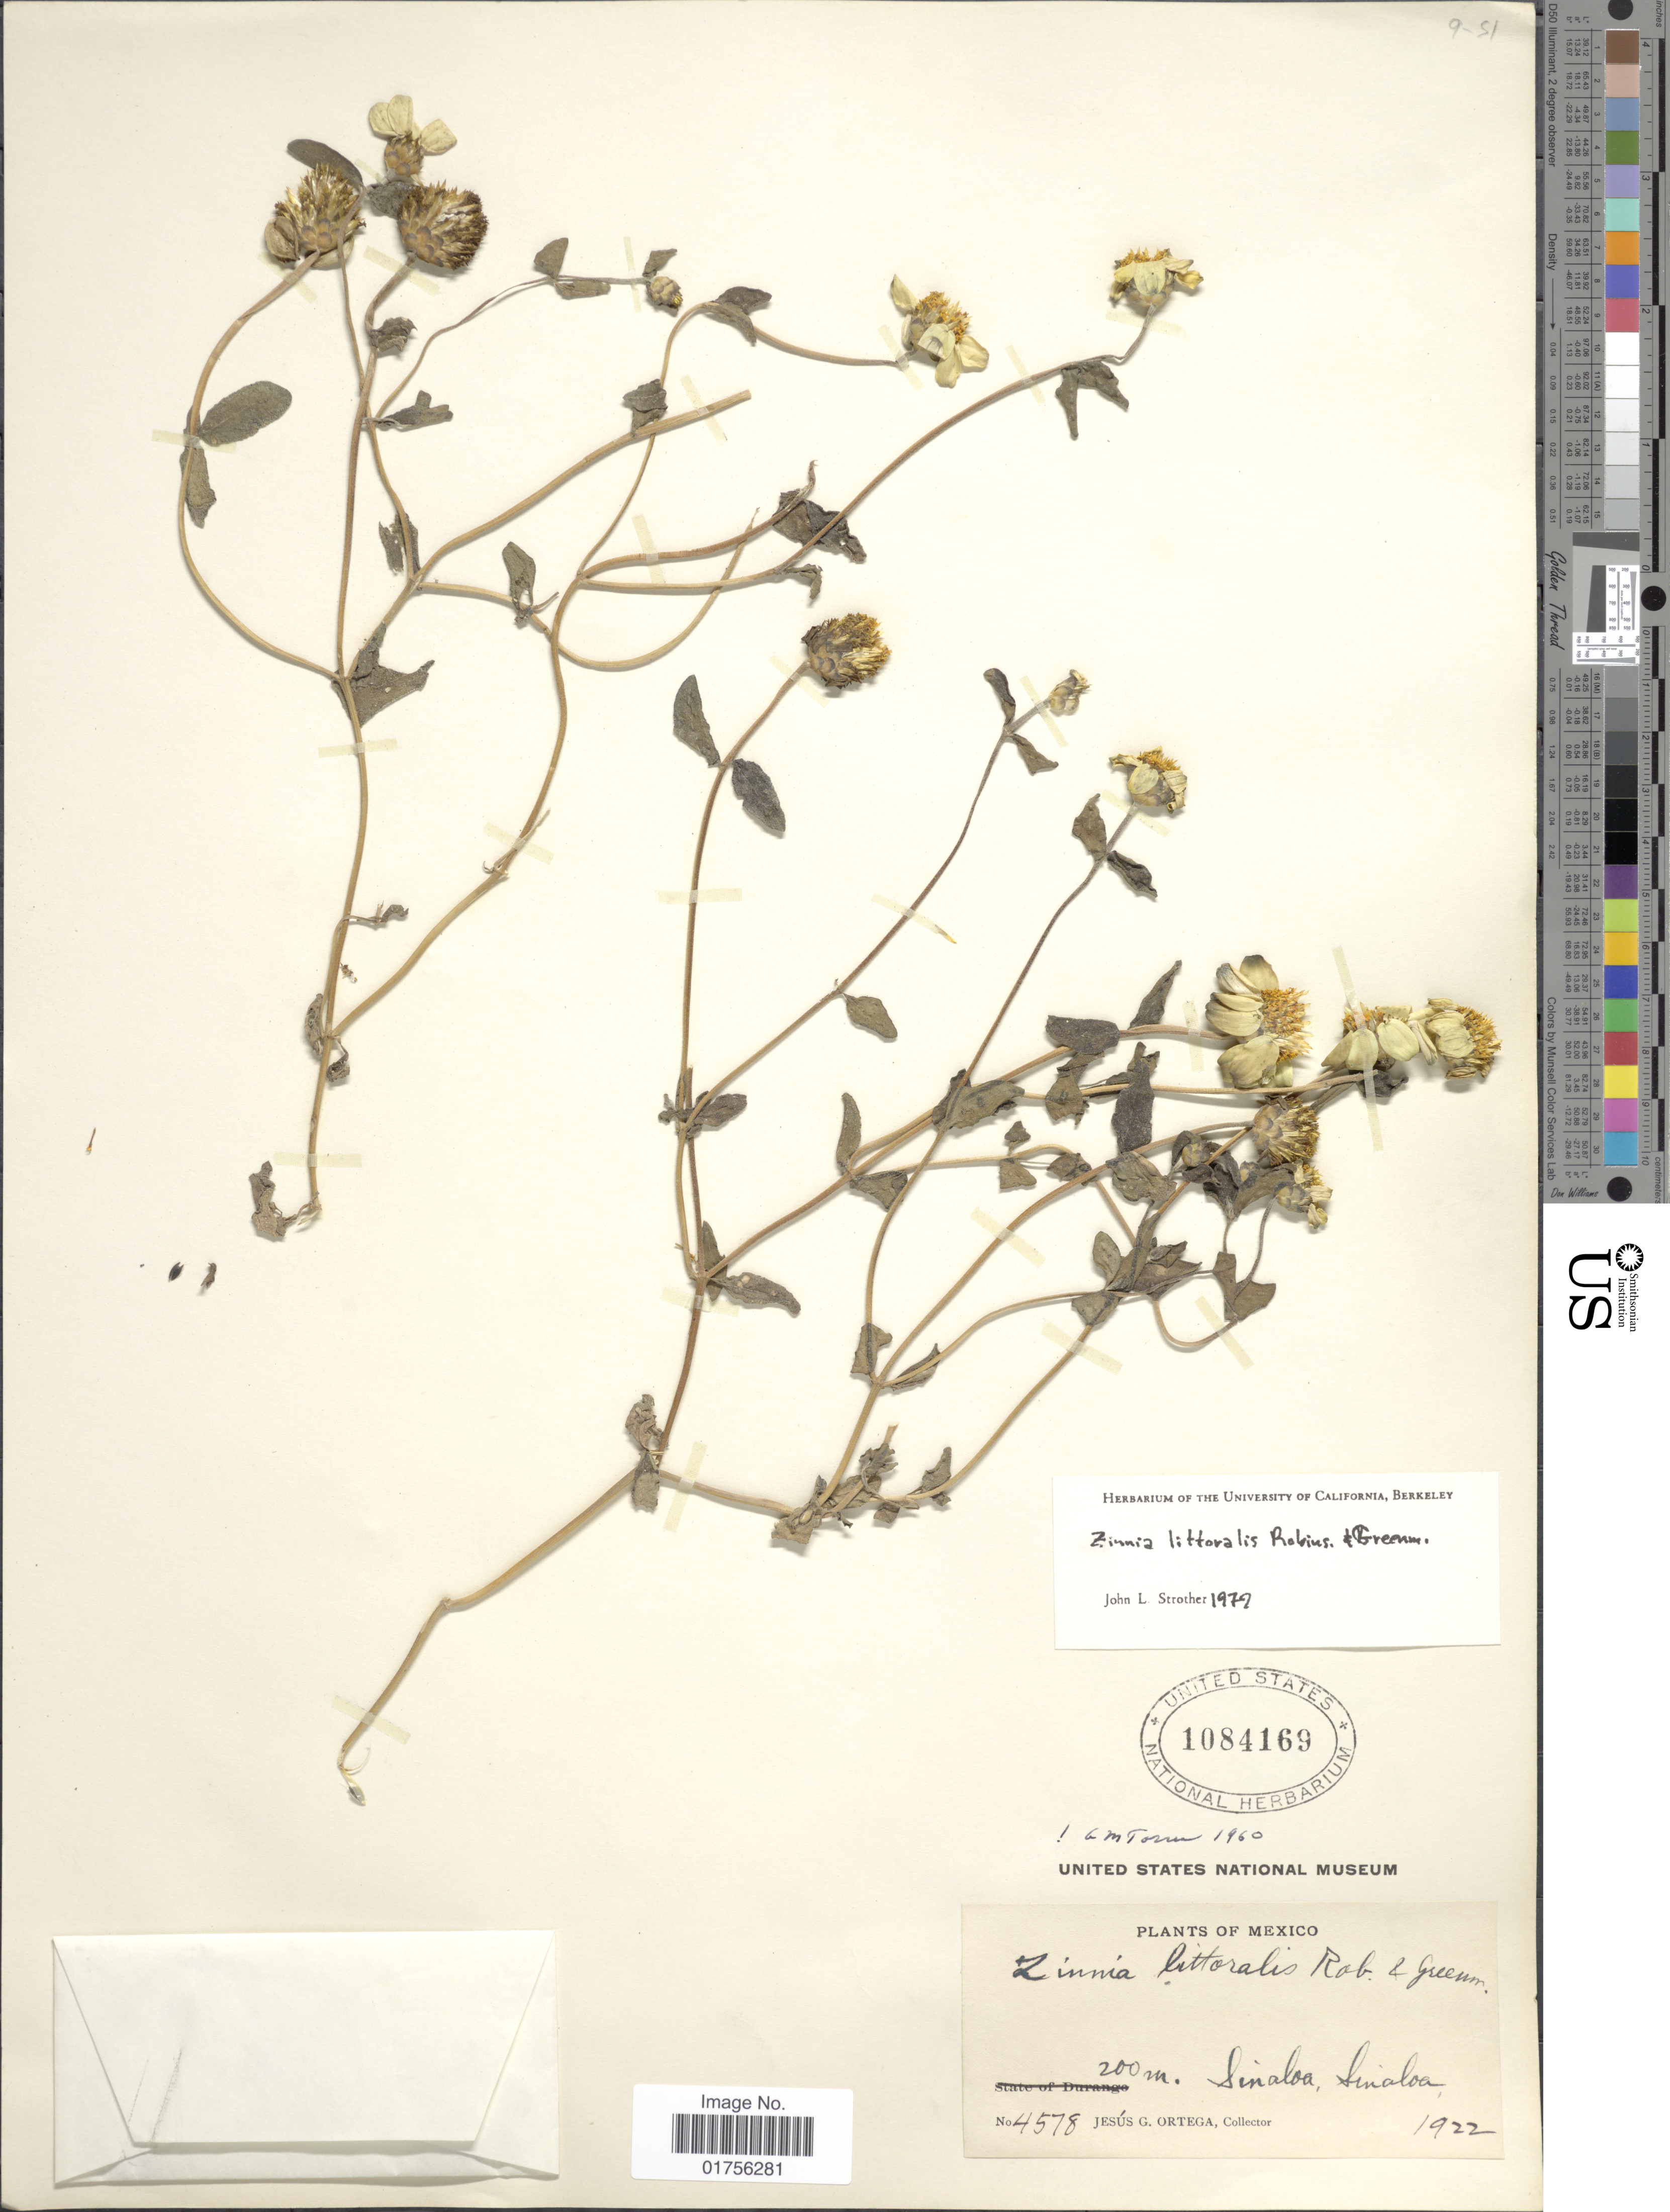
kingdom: Plantae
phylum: Tracheophyta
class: Magnoliopsida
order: Asterales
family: Asteraceae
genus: Zinnia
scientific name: Zinnia littoralis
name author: B.L. Rob. & Greenm.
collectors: J. Ortega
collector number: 4578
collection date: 1922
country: Mexico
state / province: Sinaloa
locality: Sinaloa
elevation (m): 200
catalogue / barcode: US 1084169